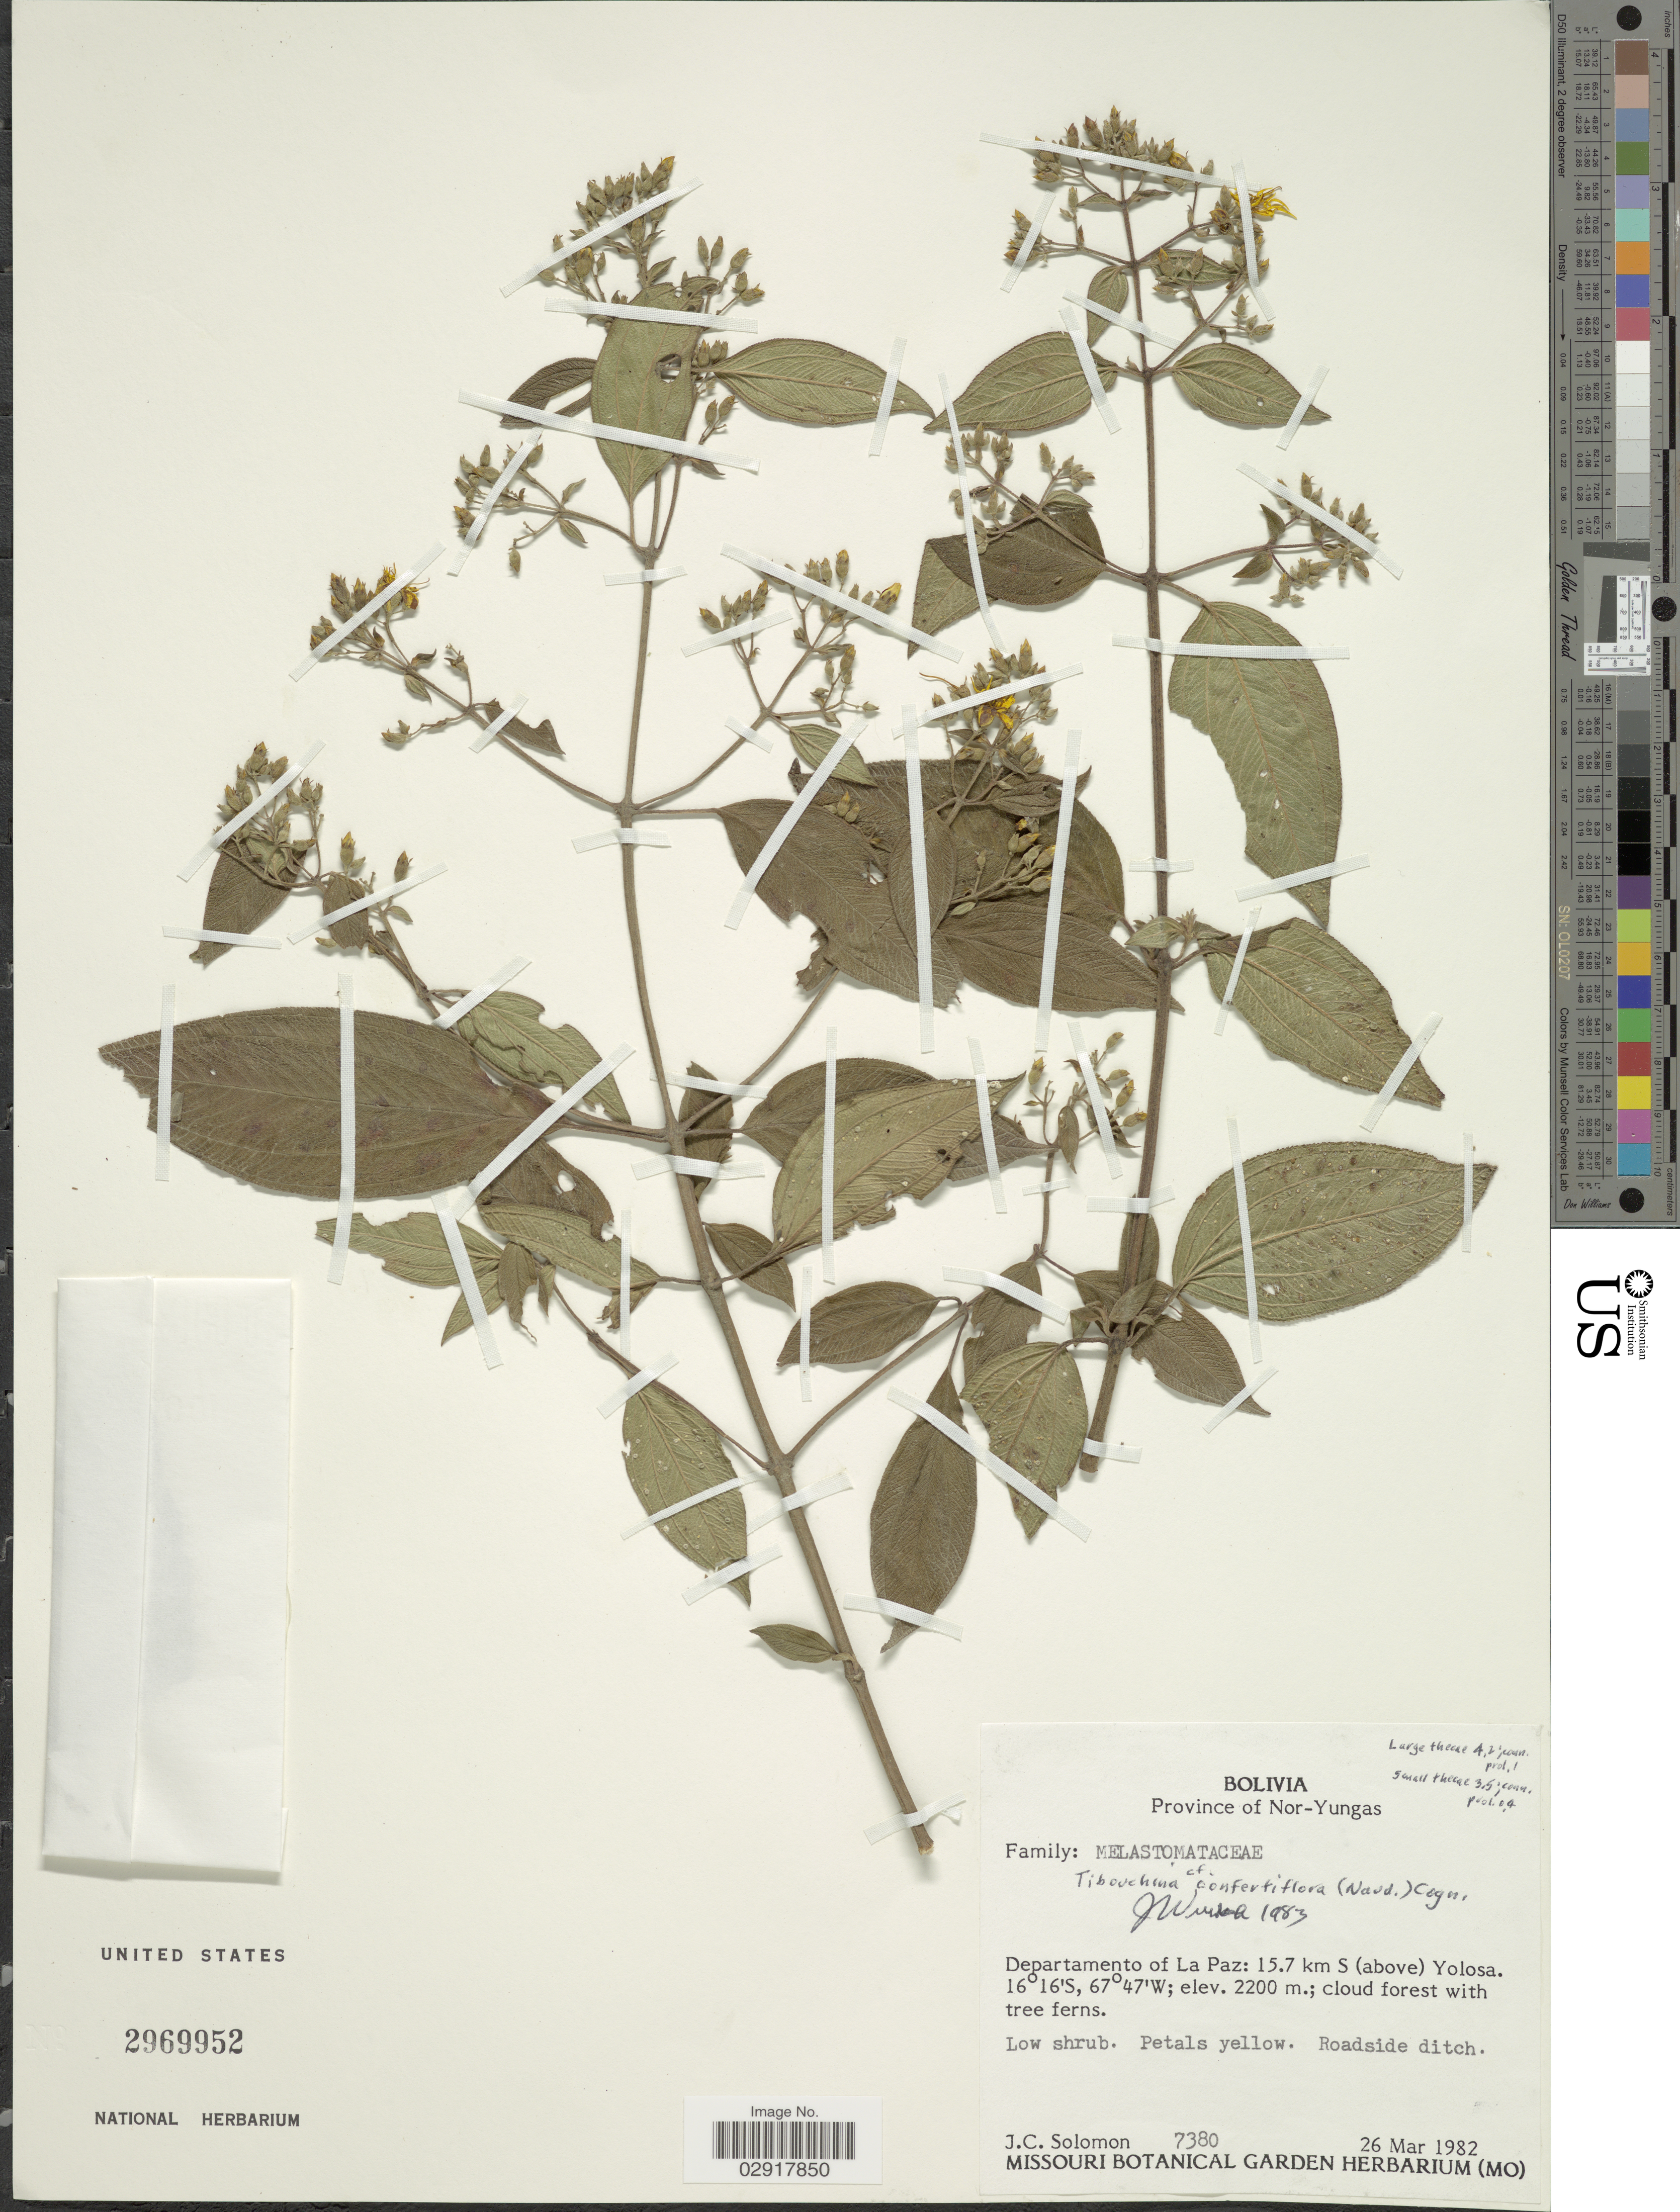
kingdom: Plantae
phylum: Tracheophyta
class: Magnoliopsida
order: Myrtales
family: Melastomataceae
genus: Chaetogastra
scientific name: Chaetogastra confertiflora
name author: (Naudin) P.J.F. Guim. & Michelang.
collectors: J. C. Solomon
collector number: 7380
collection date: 1982-03-26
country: Bolivia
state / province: La Paz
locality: Province of Nor-Yungas. Departamento of La Paz: 15.7 km S (above) Yolosa.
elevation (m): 2200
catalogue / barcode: US 2969952